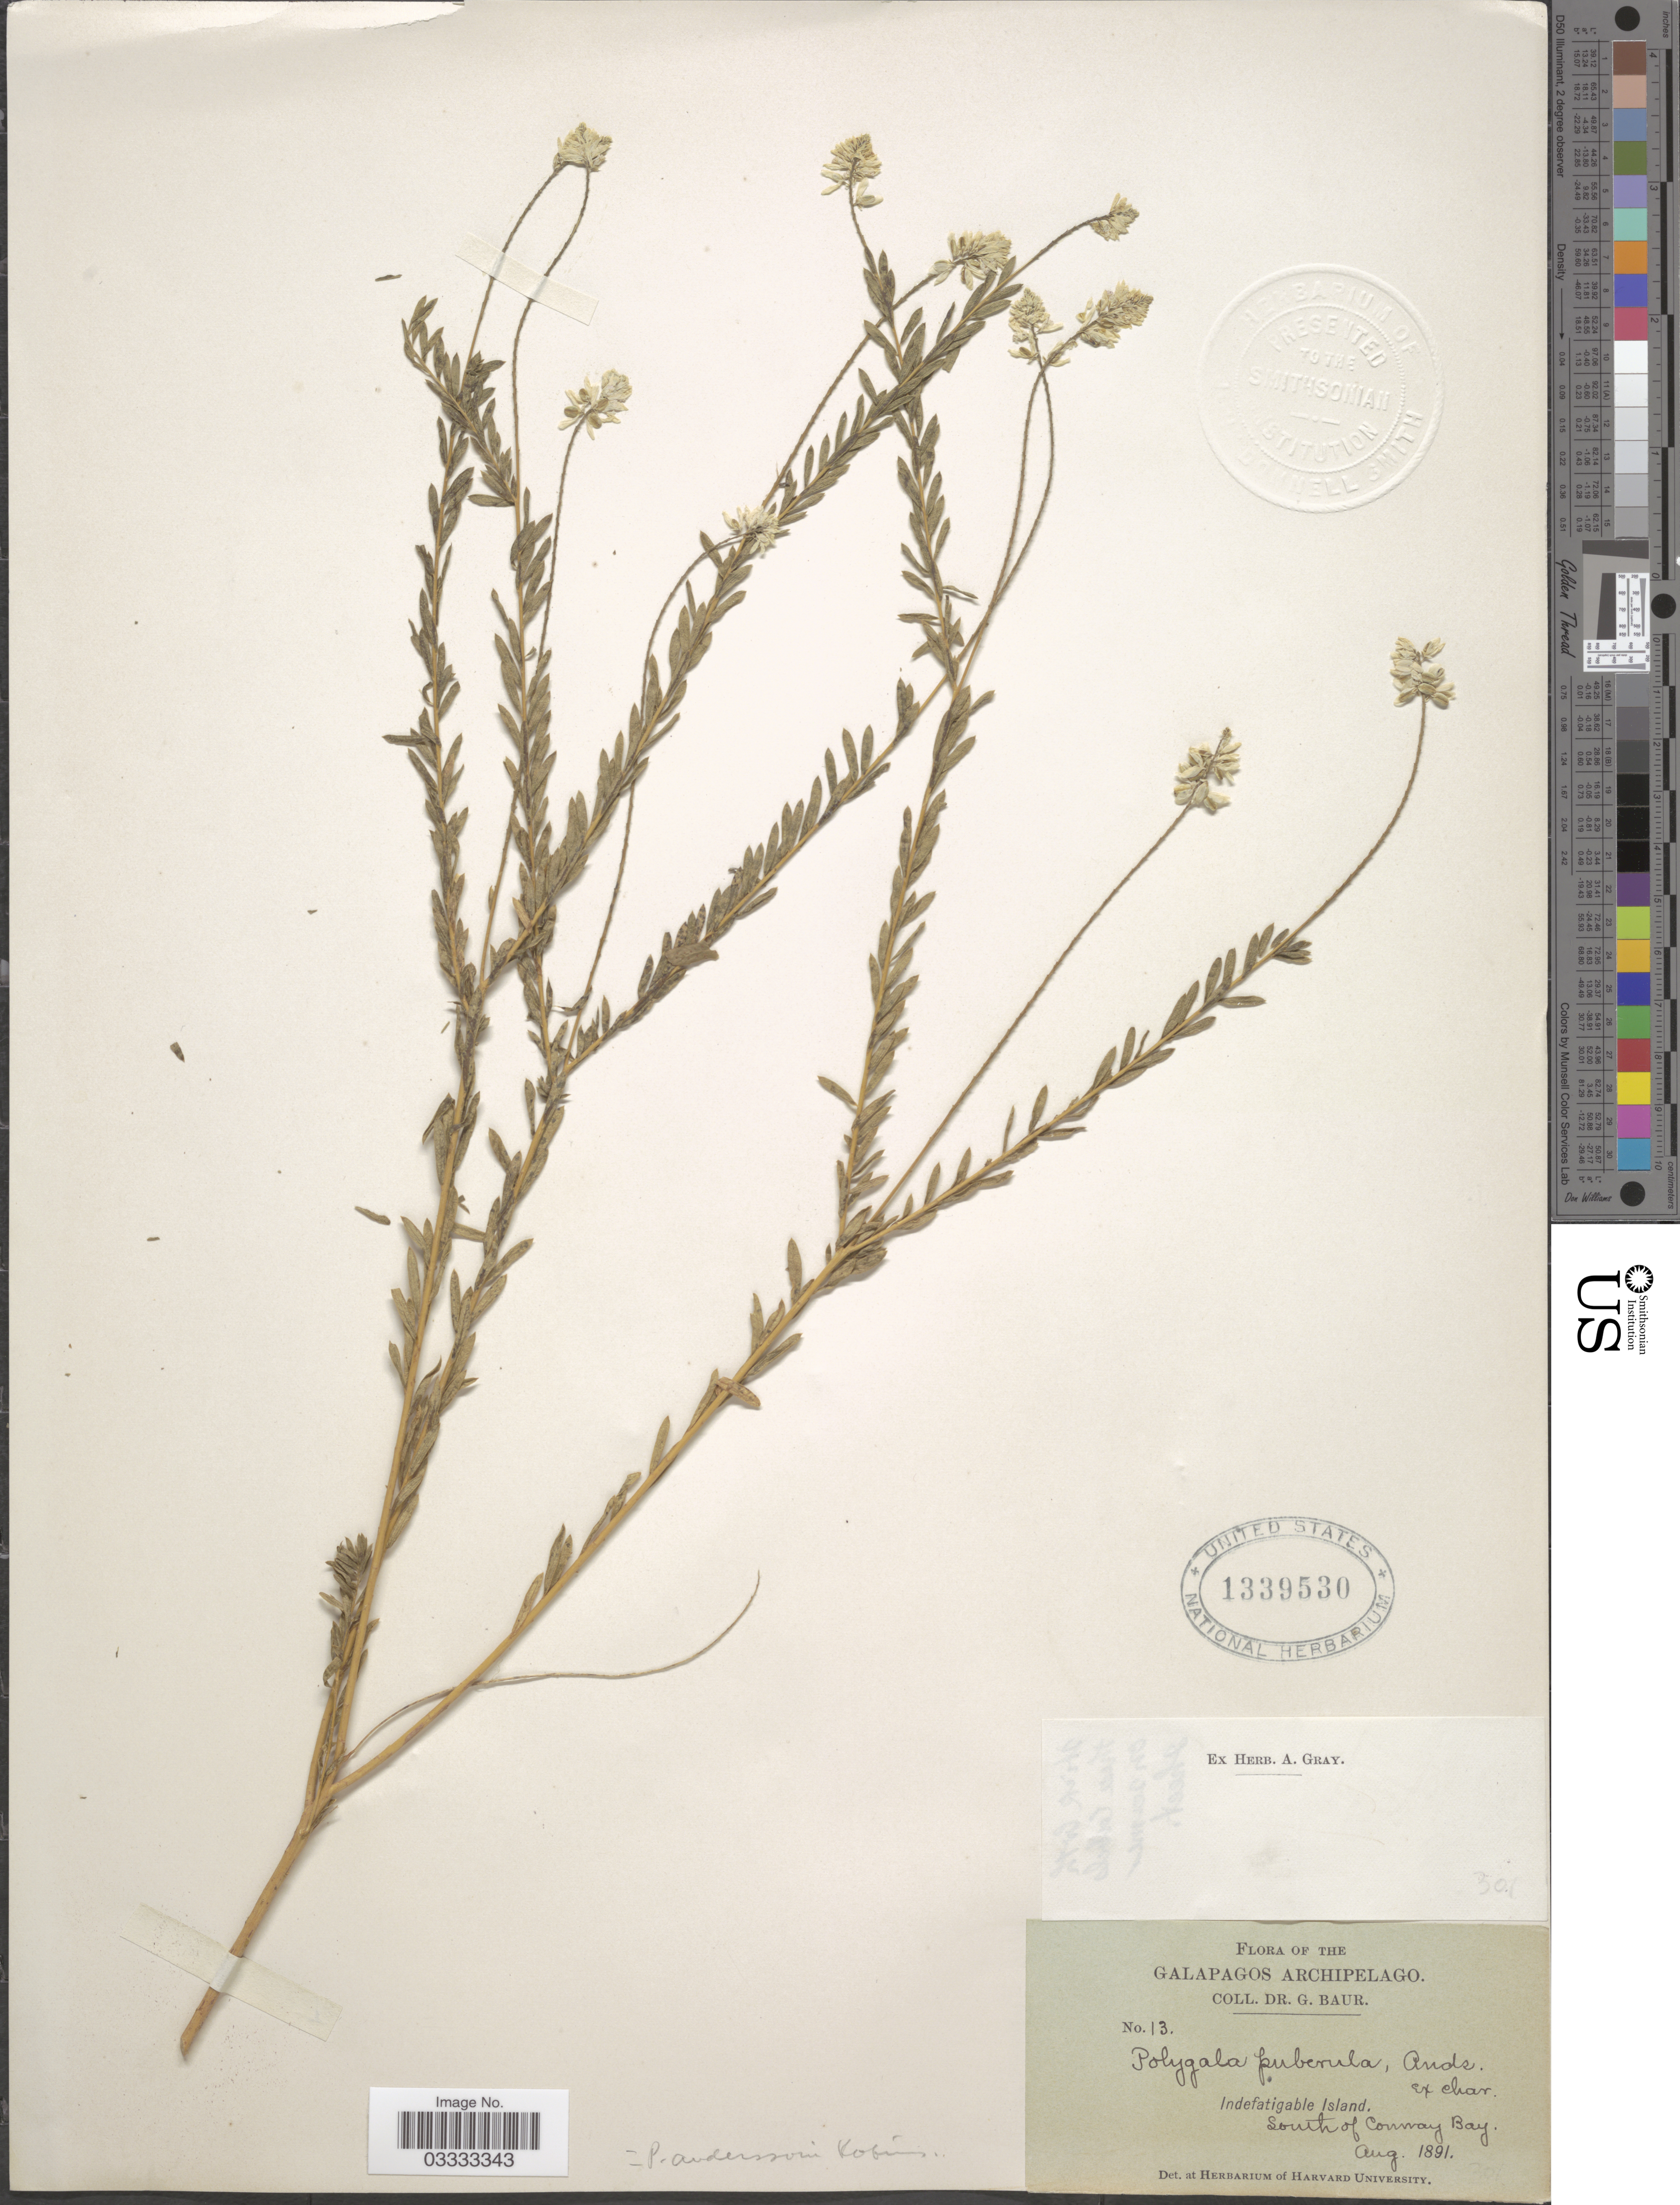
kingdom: Plantae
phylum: Tracheophyta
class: Magnoliopsida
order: Fabales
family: Polygalaceae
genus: Polygala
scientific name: Polygala anderssonii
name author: B.L. Rob.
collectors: G. Baur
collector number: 13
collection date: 1891-08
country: Ecuador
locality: Galapagos Archipelago. Indefatigable Island, south of Conway Bay.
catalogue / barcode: US 1339530